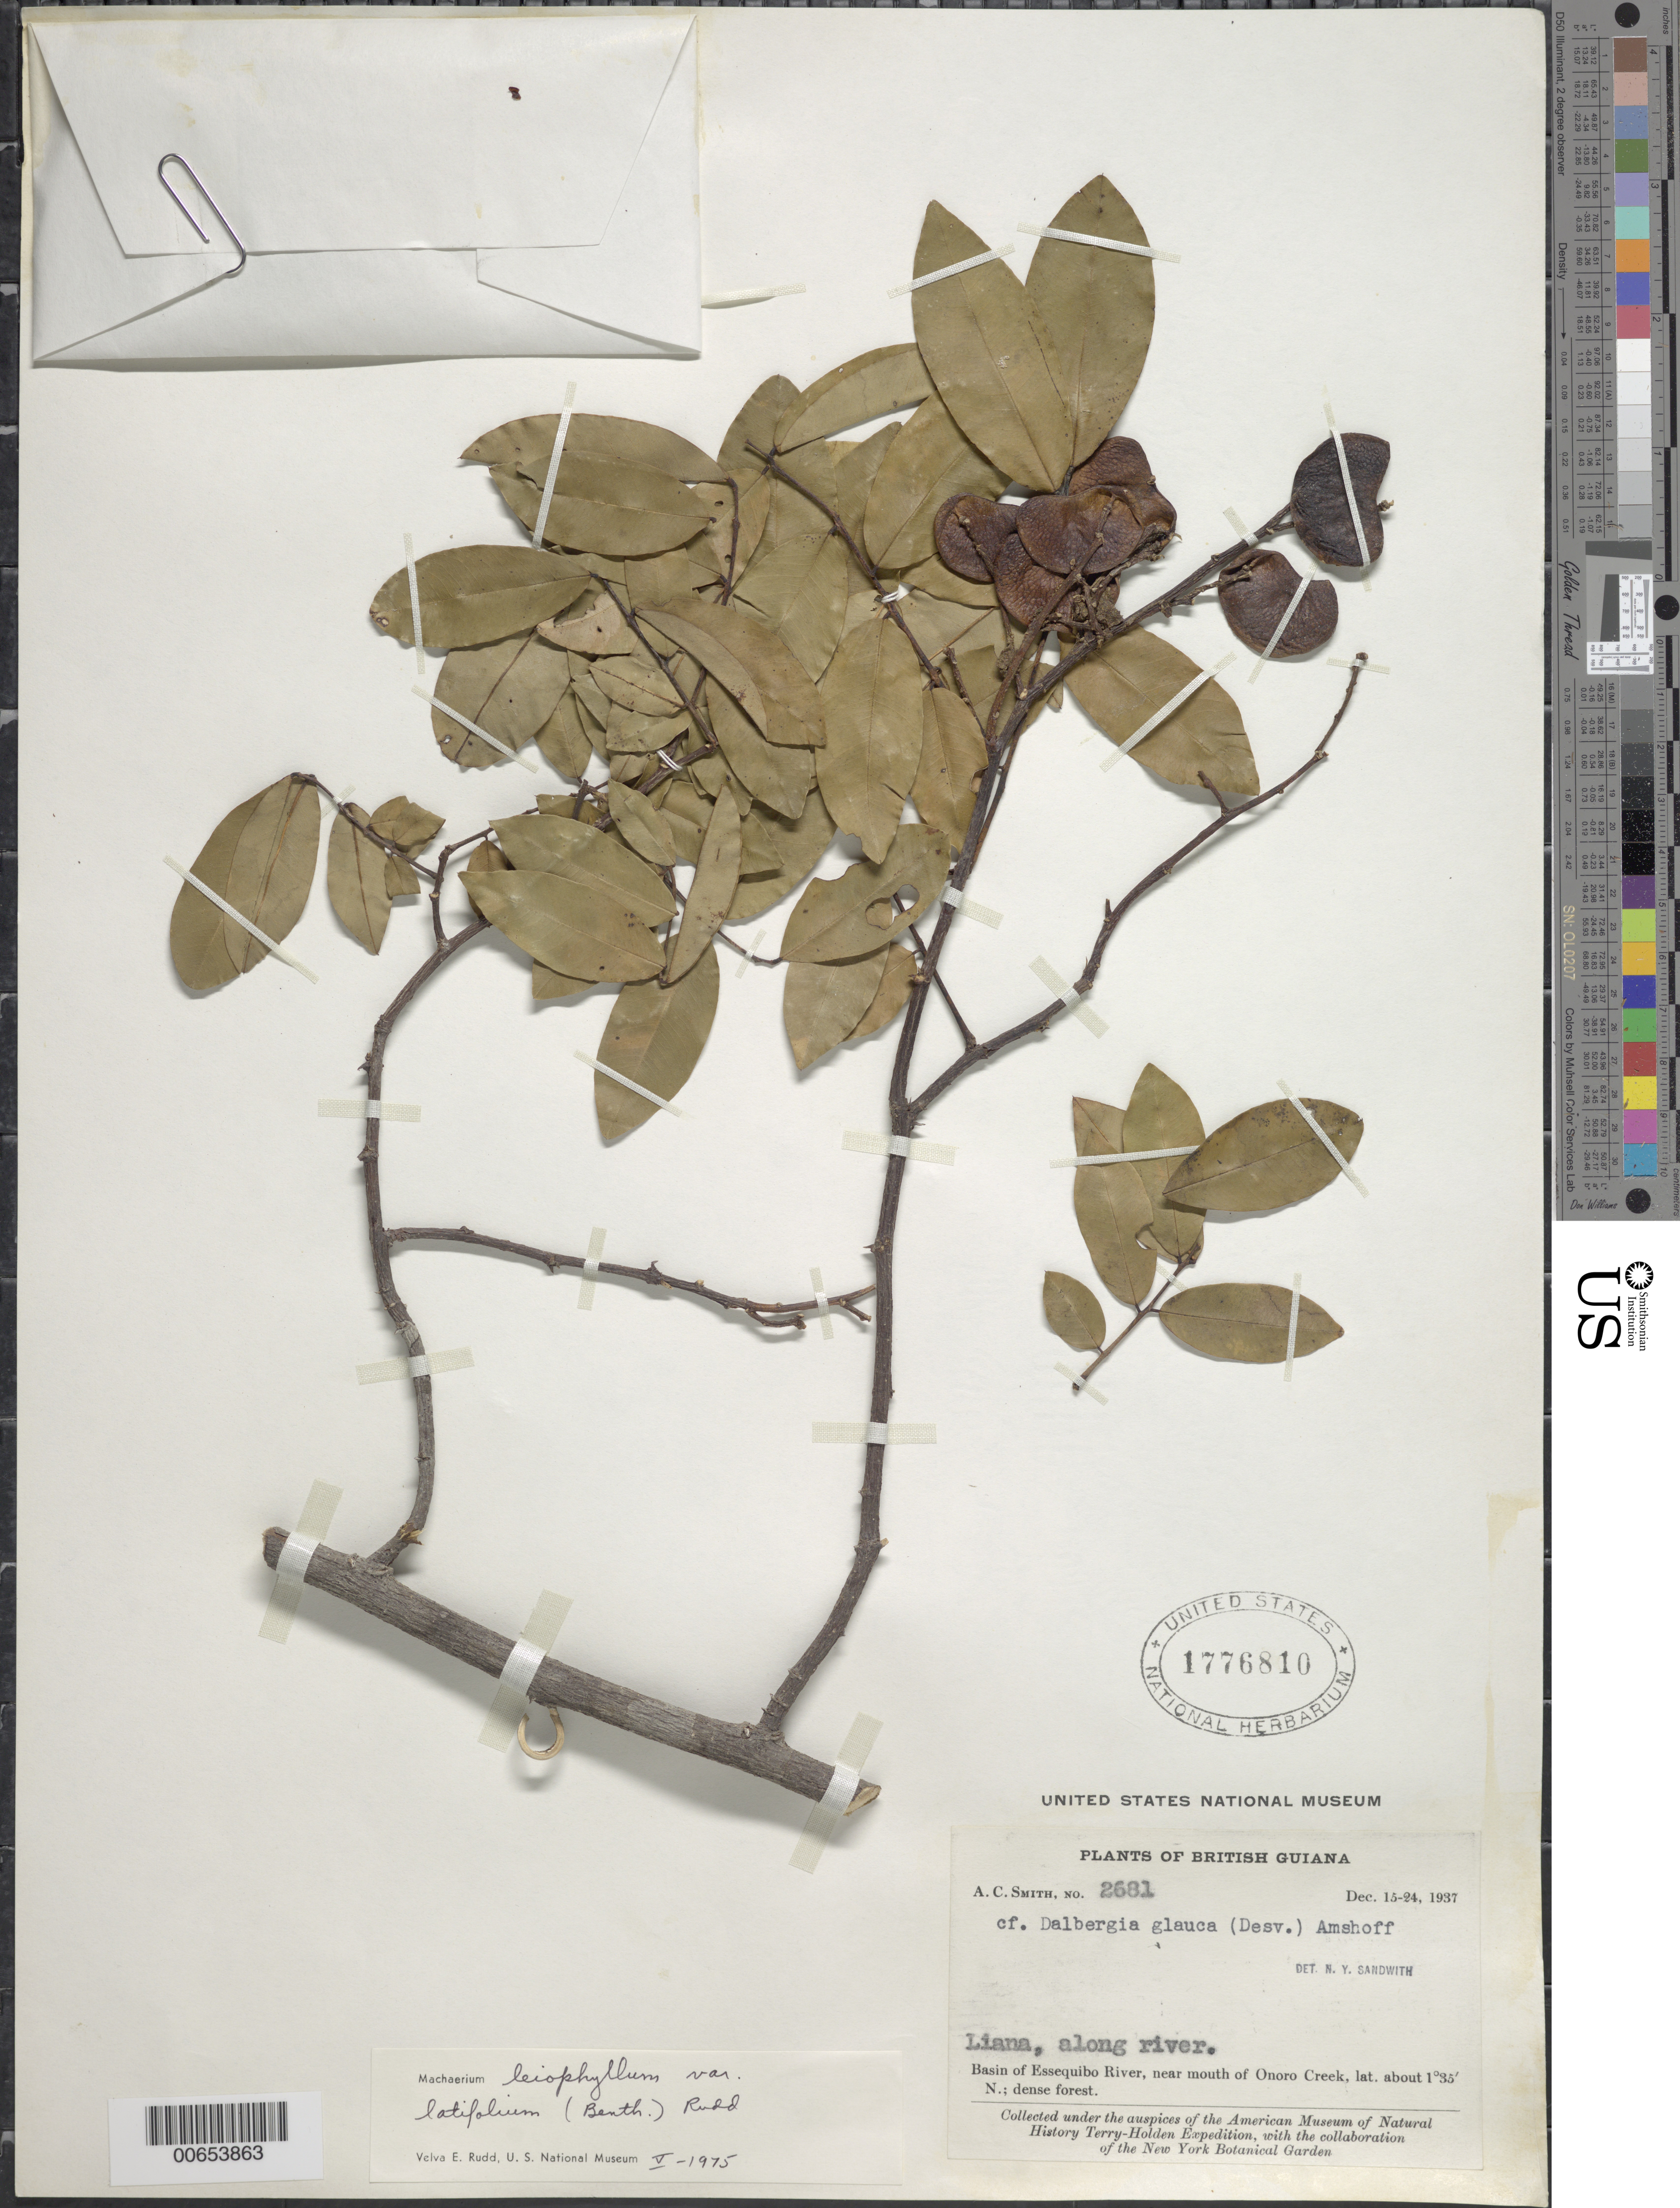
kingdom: Plantae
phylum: Tracheophyta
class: Magnoliopsida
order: Fabales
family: Fabaceae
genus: Machaerium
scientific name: Machaerium leiophyllum var. latifolium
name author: (Benth.) Rudd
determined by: Rudd, V. E.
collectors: A. C. Smith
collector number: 2681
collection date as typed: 15-Dec-37 to 24-Dec-37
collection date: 1937-12-15/1937-12-24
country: Guyana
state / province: U. Takutu-U. Essequibo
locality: Onoro Creek (near mouth), Essequibo River basin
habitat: Dense forest, along river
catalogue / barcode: US 1776810